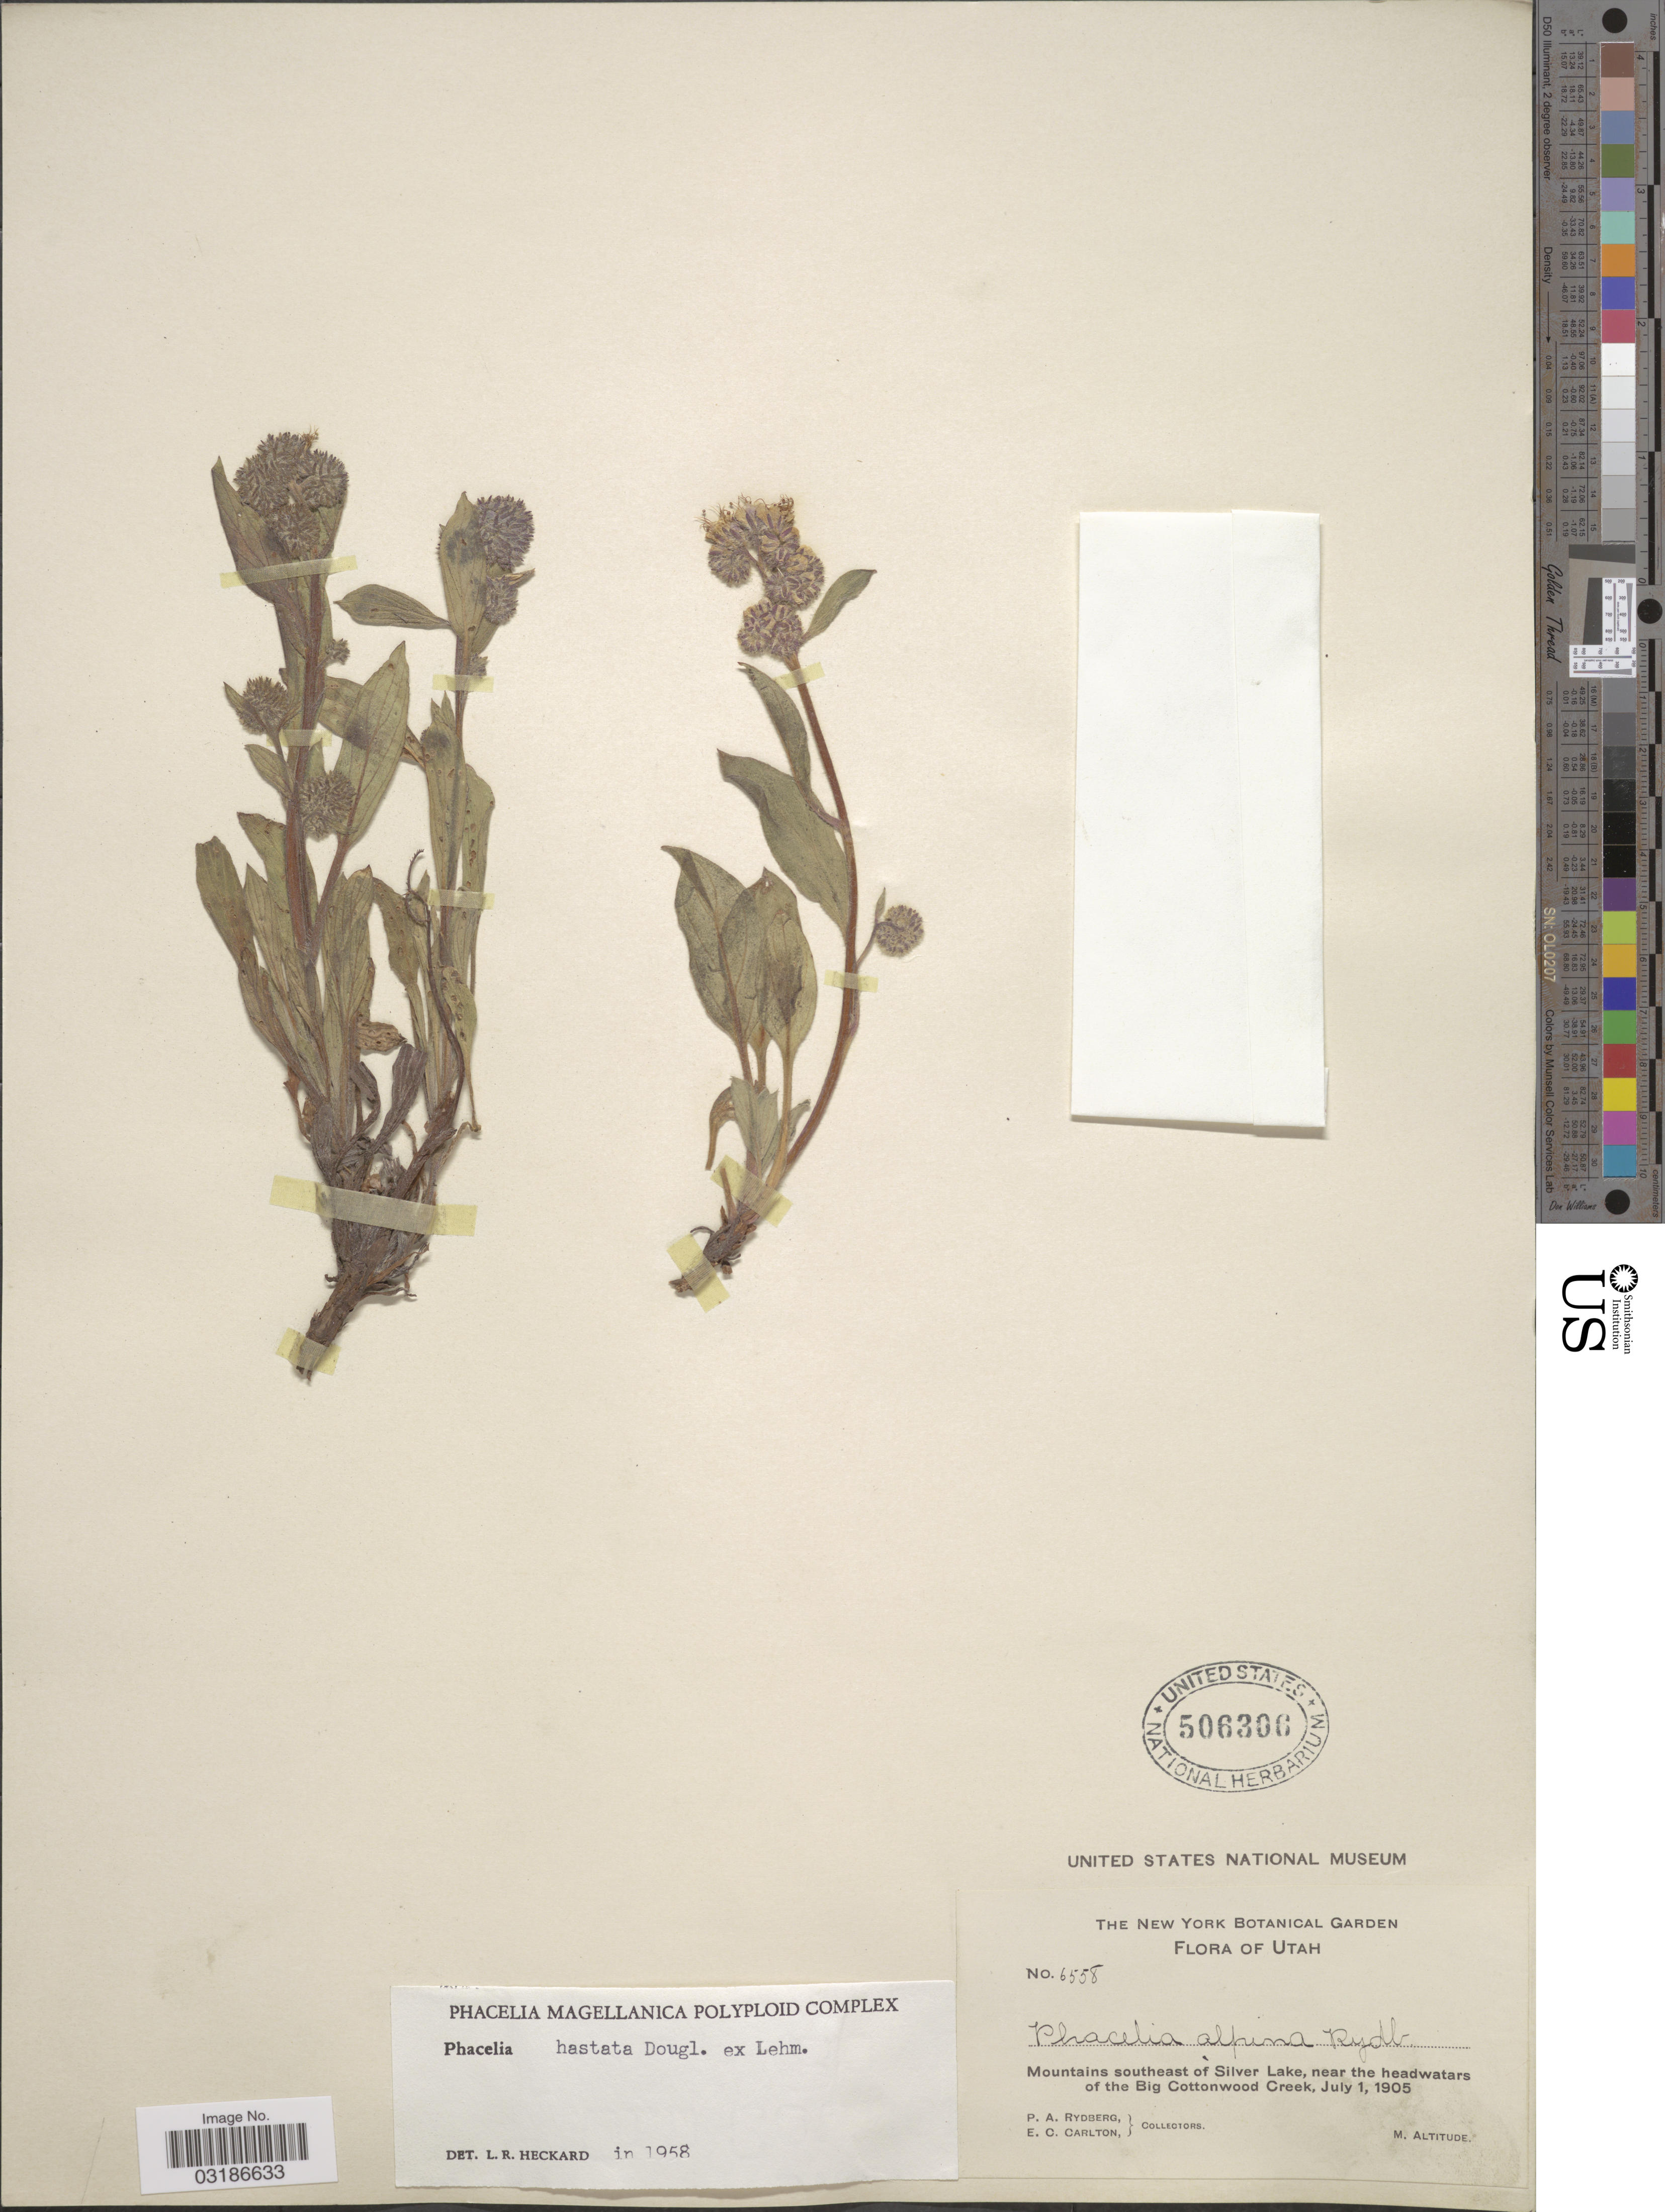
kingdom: Plantae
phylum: Tracheophyta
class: Magnoliopsida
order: Boraginales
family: Hydrophyllaceae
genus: Phacelia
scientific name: Phacelia hastata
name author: Douglas ex Lehm.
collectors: P. A. Rydberg & E. Carlton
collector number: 6558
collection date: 1905-07-01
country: United States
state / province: Utah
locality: Mountains southeast of Silver Lake, near the headwatars of the Big Cottonwood Creek.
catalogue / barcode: US 506306